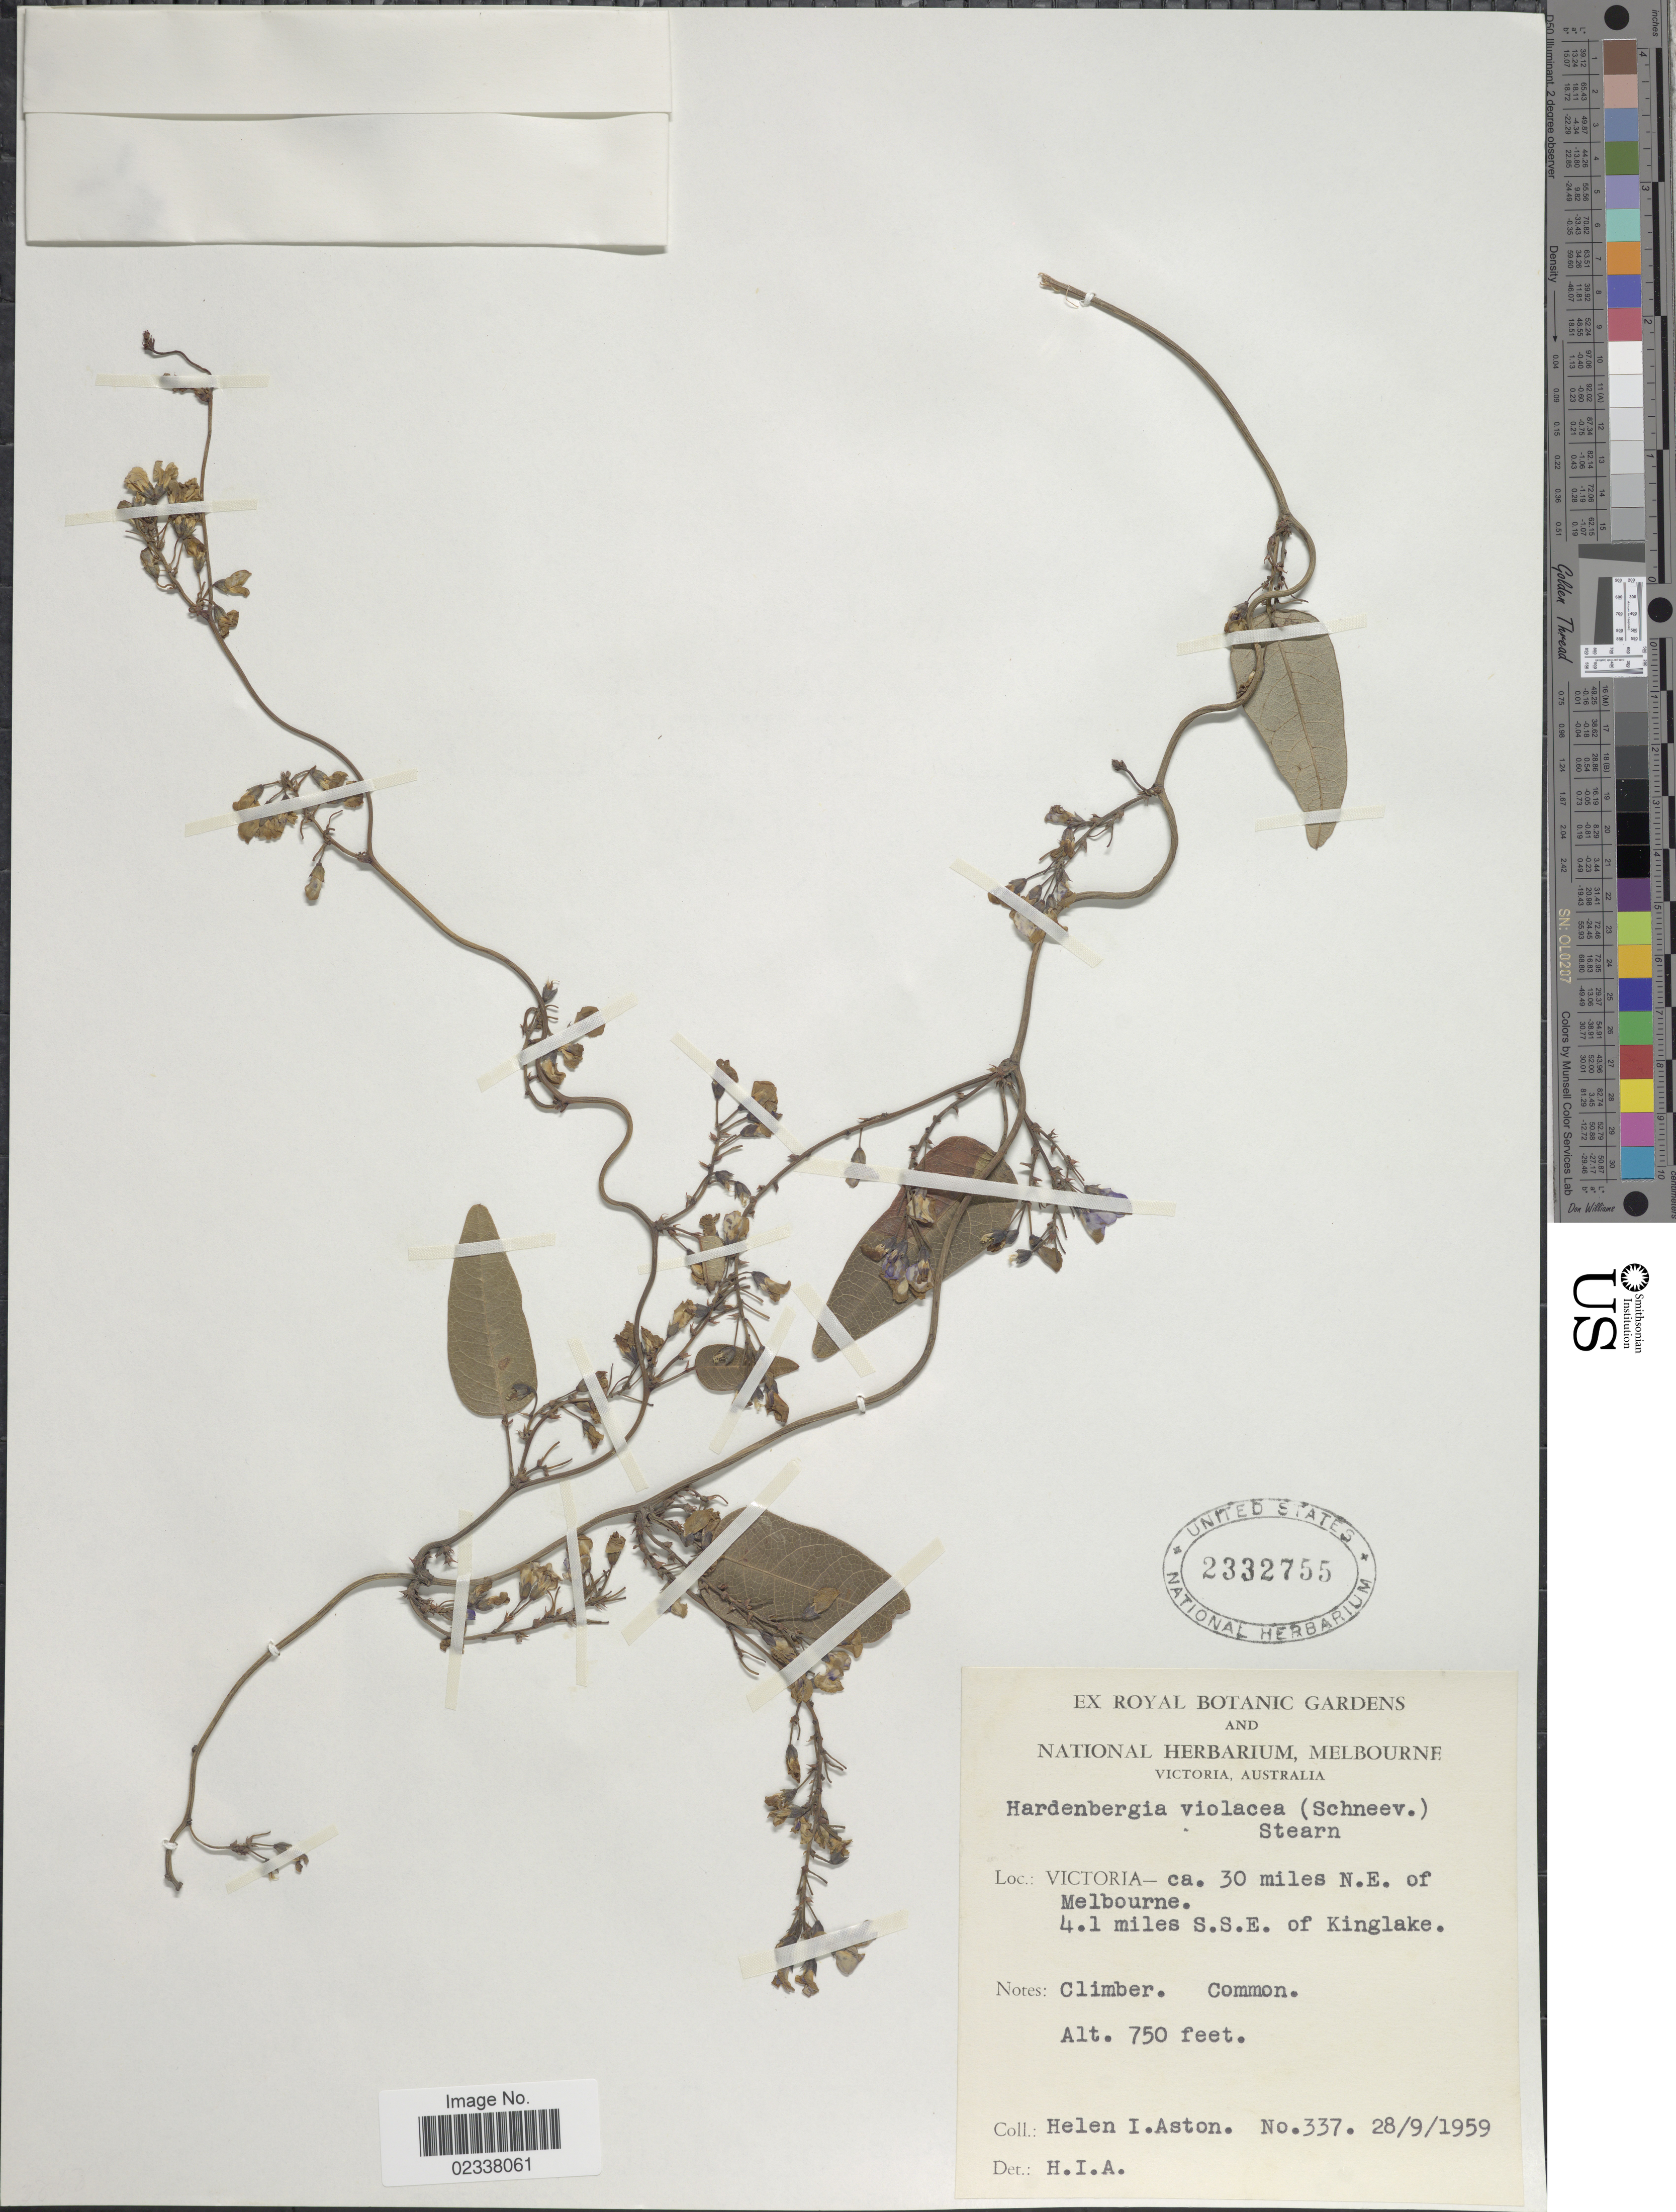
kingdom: Plantae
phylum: Tracheophyta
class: Magnoliopsida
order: Fabales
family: Fabaceae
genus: Hardenbergia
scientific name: Hardenbergia violacea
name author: (Schneev.) Stearn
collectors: H. I. Aston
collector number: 337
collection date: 1959-09-28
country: Australia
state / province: Victoria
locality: Victoria - ca. 30 miles N.E. of Melbourne. 4.1 miles S.S.E. of Kinglake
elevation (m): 229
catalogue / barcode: US 2332755